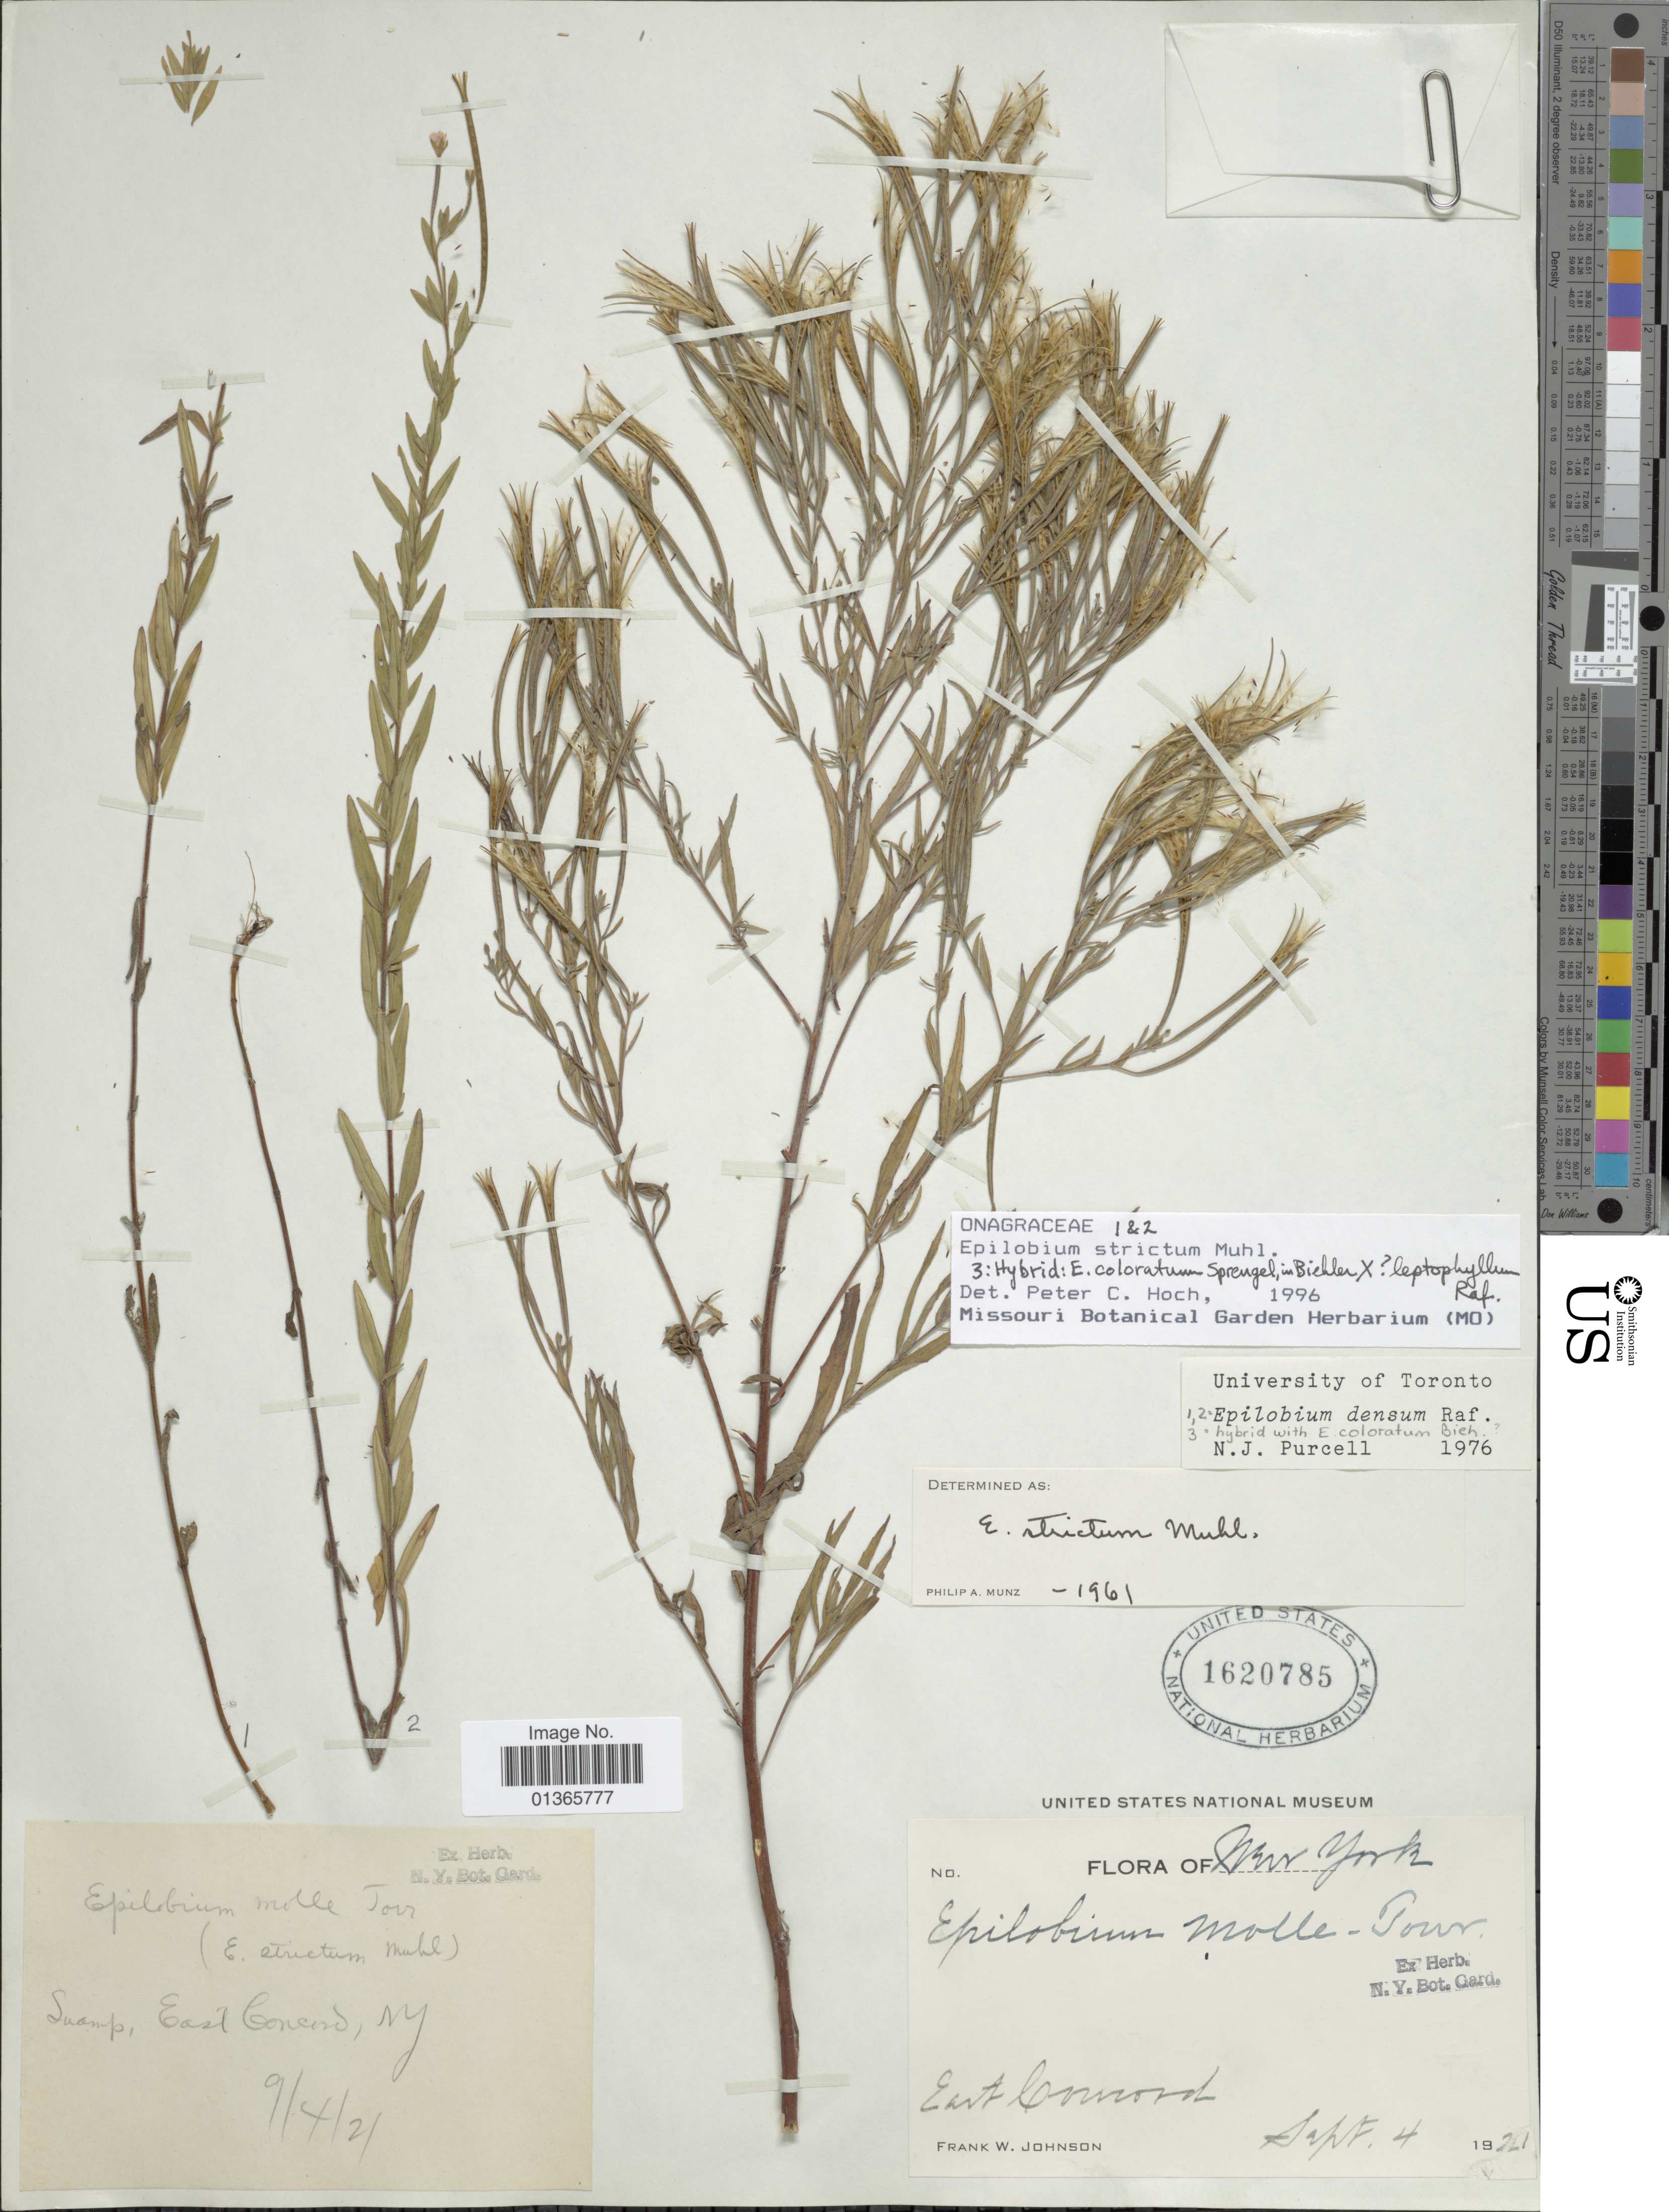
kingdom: Plantae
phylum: Tracheophyta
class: Magnoliopsida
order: Myrtales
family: Onagraceae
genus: Epilobium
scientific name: Epilobium strictum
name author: Muhl.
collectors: F. W. Johnson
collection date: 1921-09-04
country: United States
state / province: New York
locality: East Concord.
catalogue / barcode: US 1620785